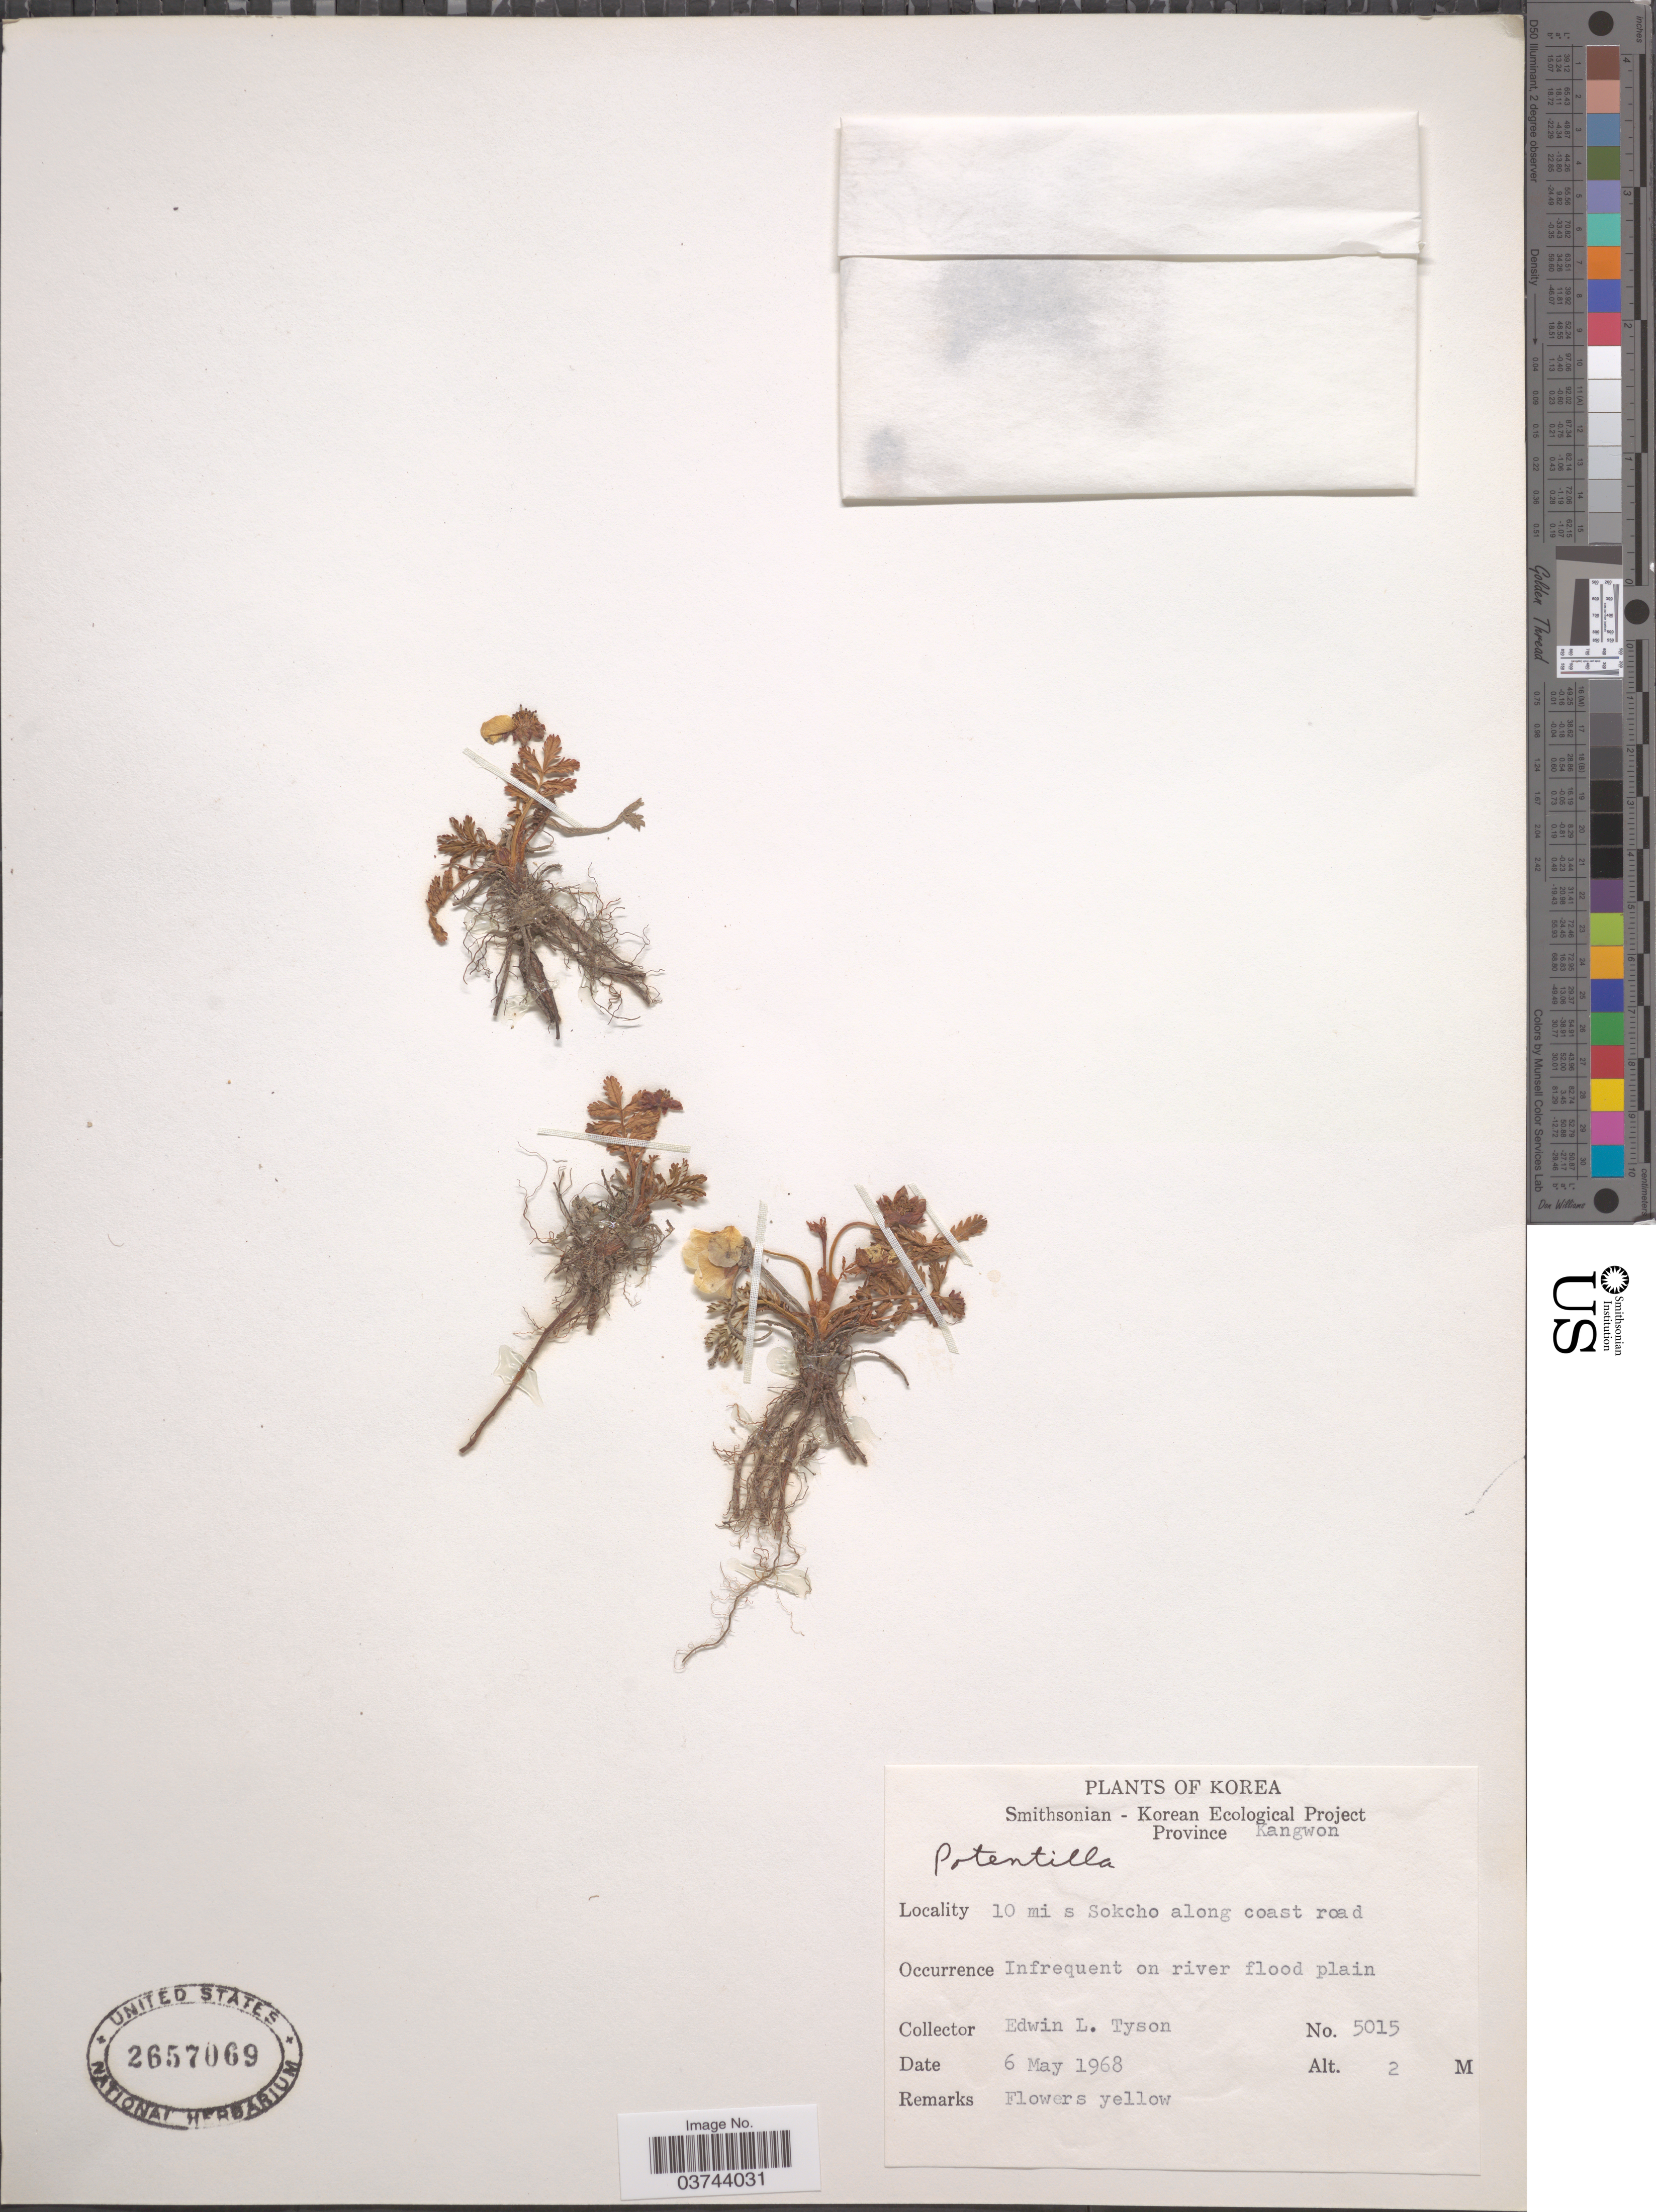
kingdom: Plantae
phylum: Tracheophyta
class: Magnoliopsida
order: Rosales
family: Rosaceae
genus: Potentilla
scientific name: Potentilla sp.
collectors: E. L. Tyson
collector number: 5015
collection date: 1968-05-06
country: North Korea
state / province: Kangwon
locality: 10 mi s Sokcho along coast road.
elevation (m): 2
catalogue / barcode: US 2657069